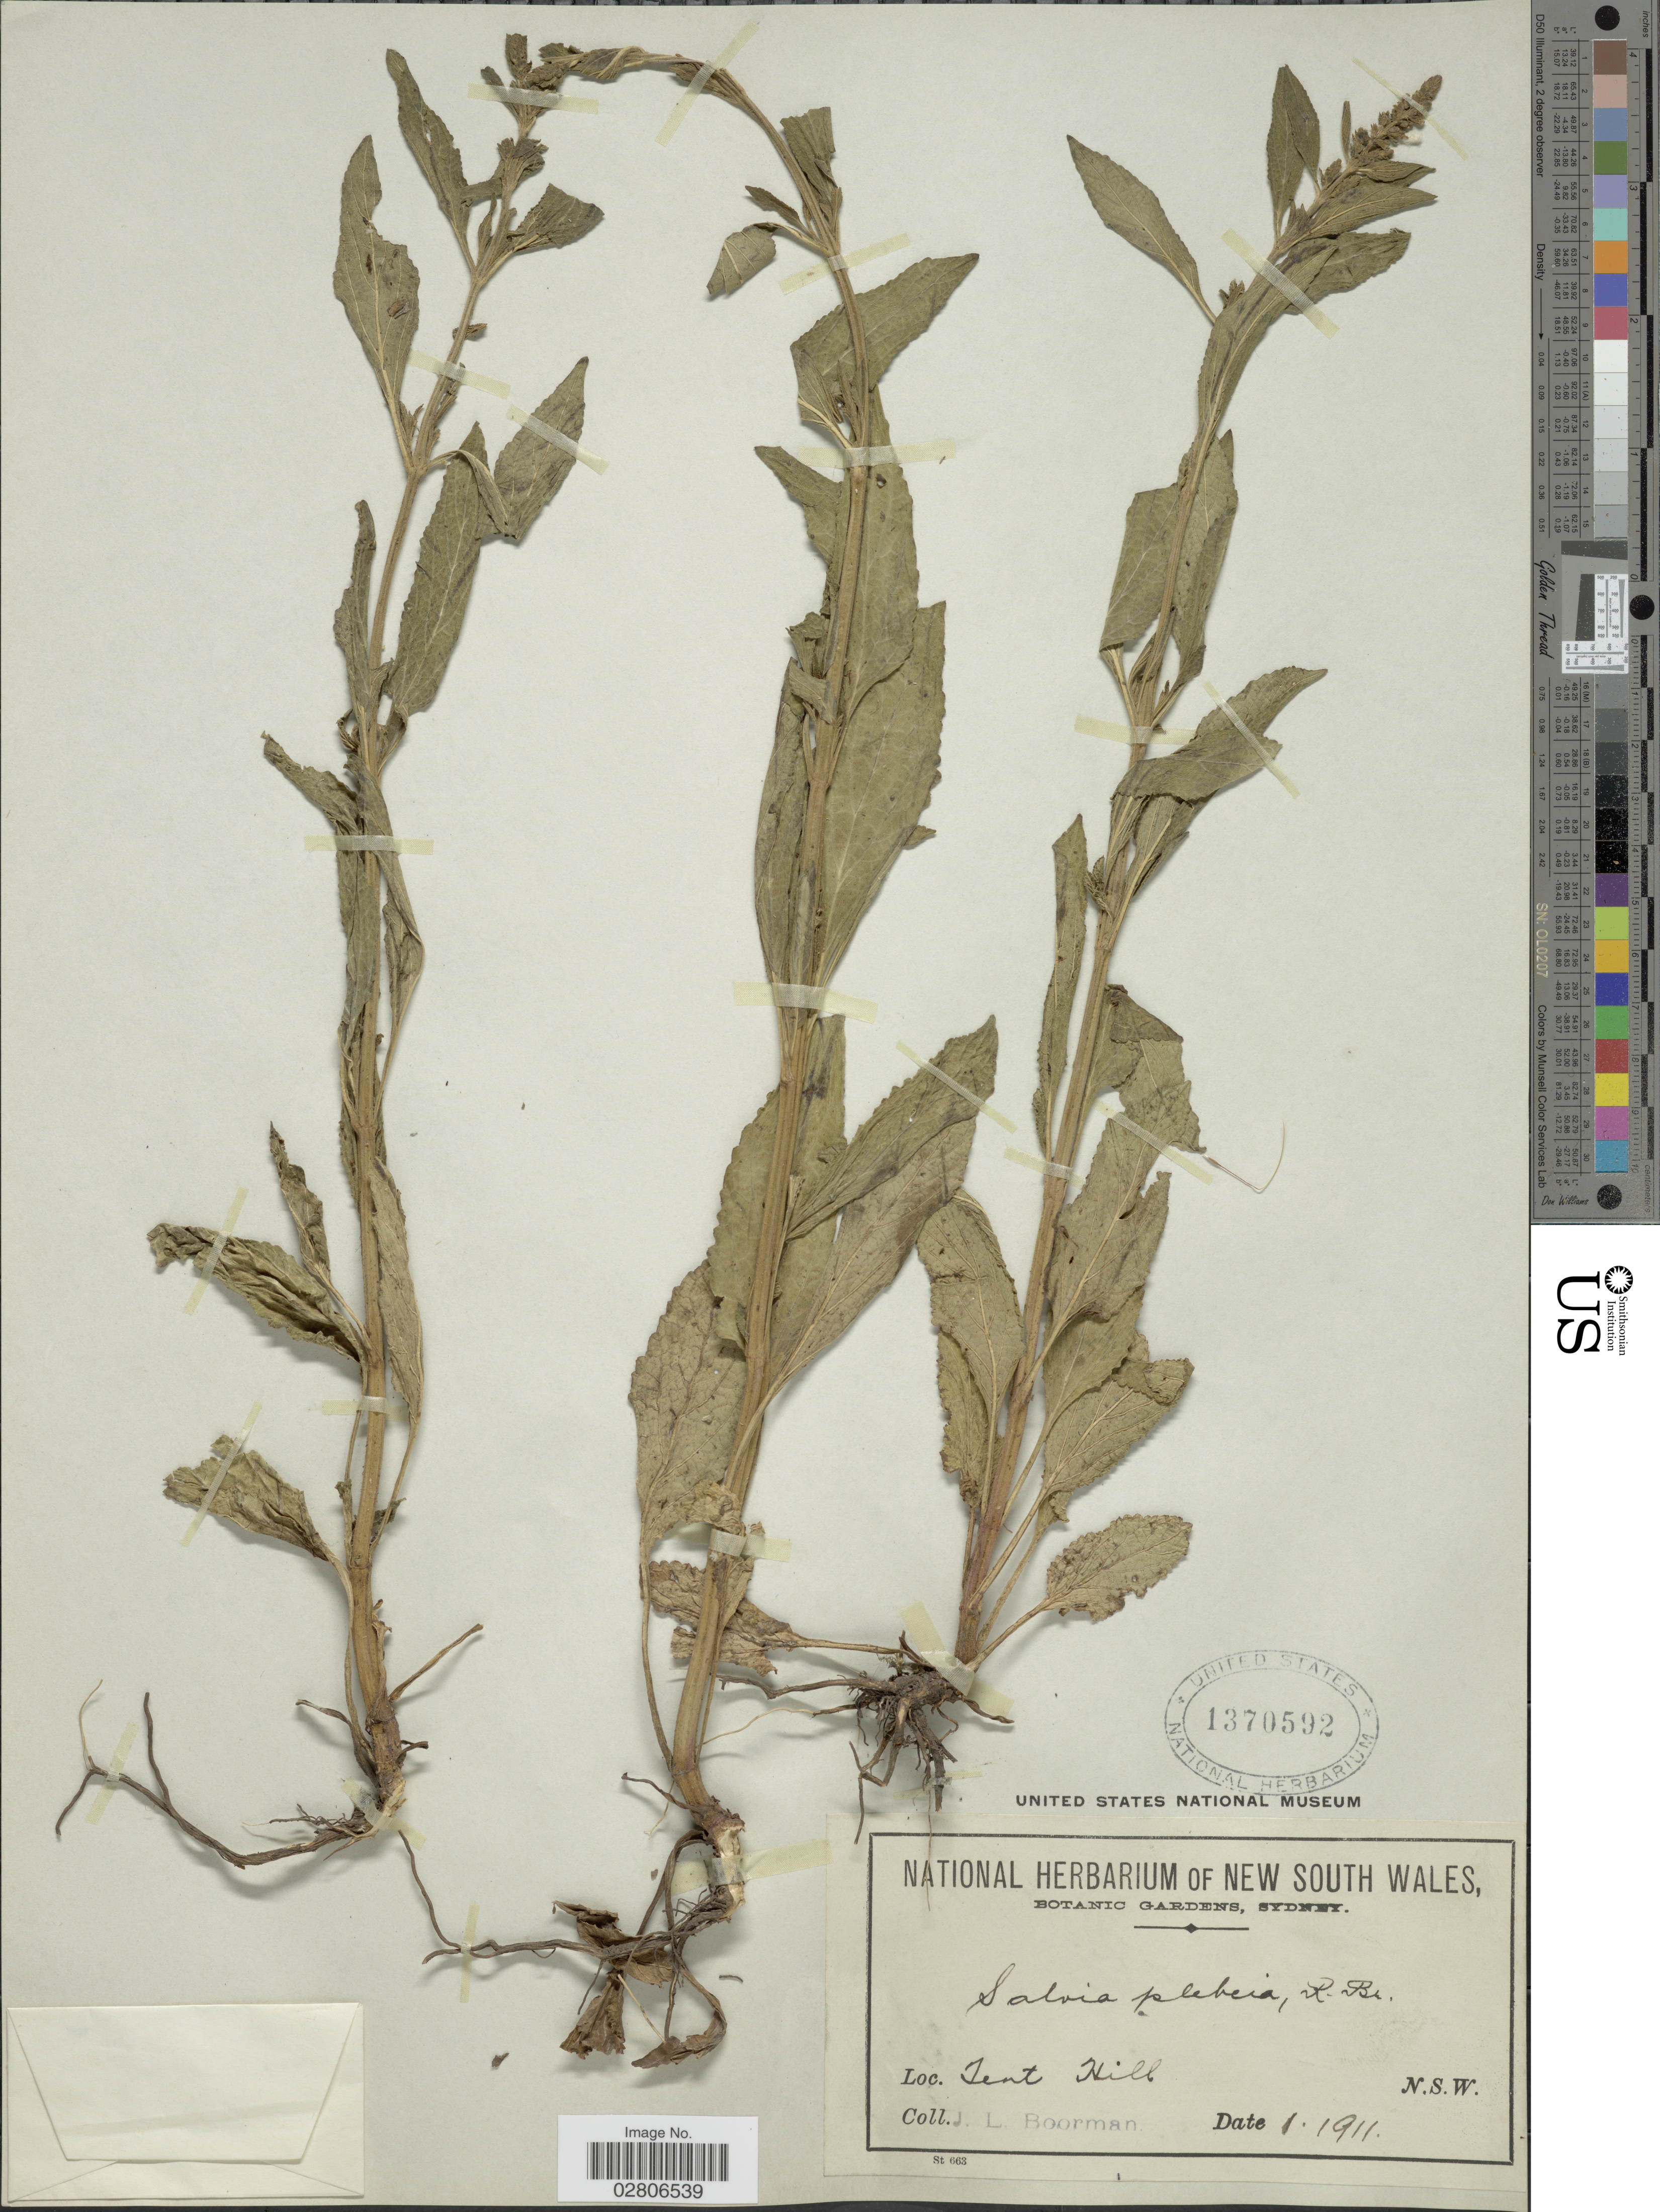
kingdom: Plantae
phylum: Tracheophyta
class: Magnoliopsida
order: Lamiales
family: Lamiaceae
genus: Salvia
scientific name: Salvia plebeia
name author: R. Br.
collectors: J. Boorman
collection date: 1911-01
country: Australia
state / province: New South Wales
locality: Tent Hill, N.S.W.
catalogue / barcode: US 1370592